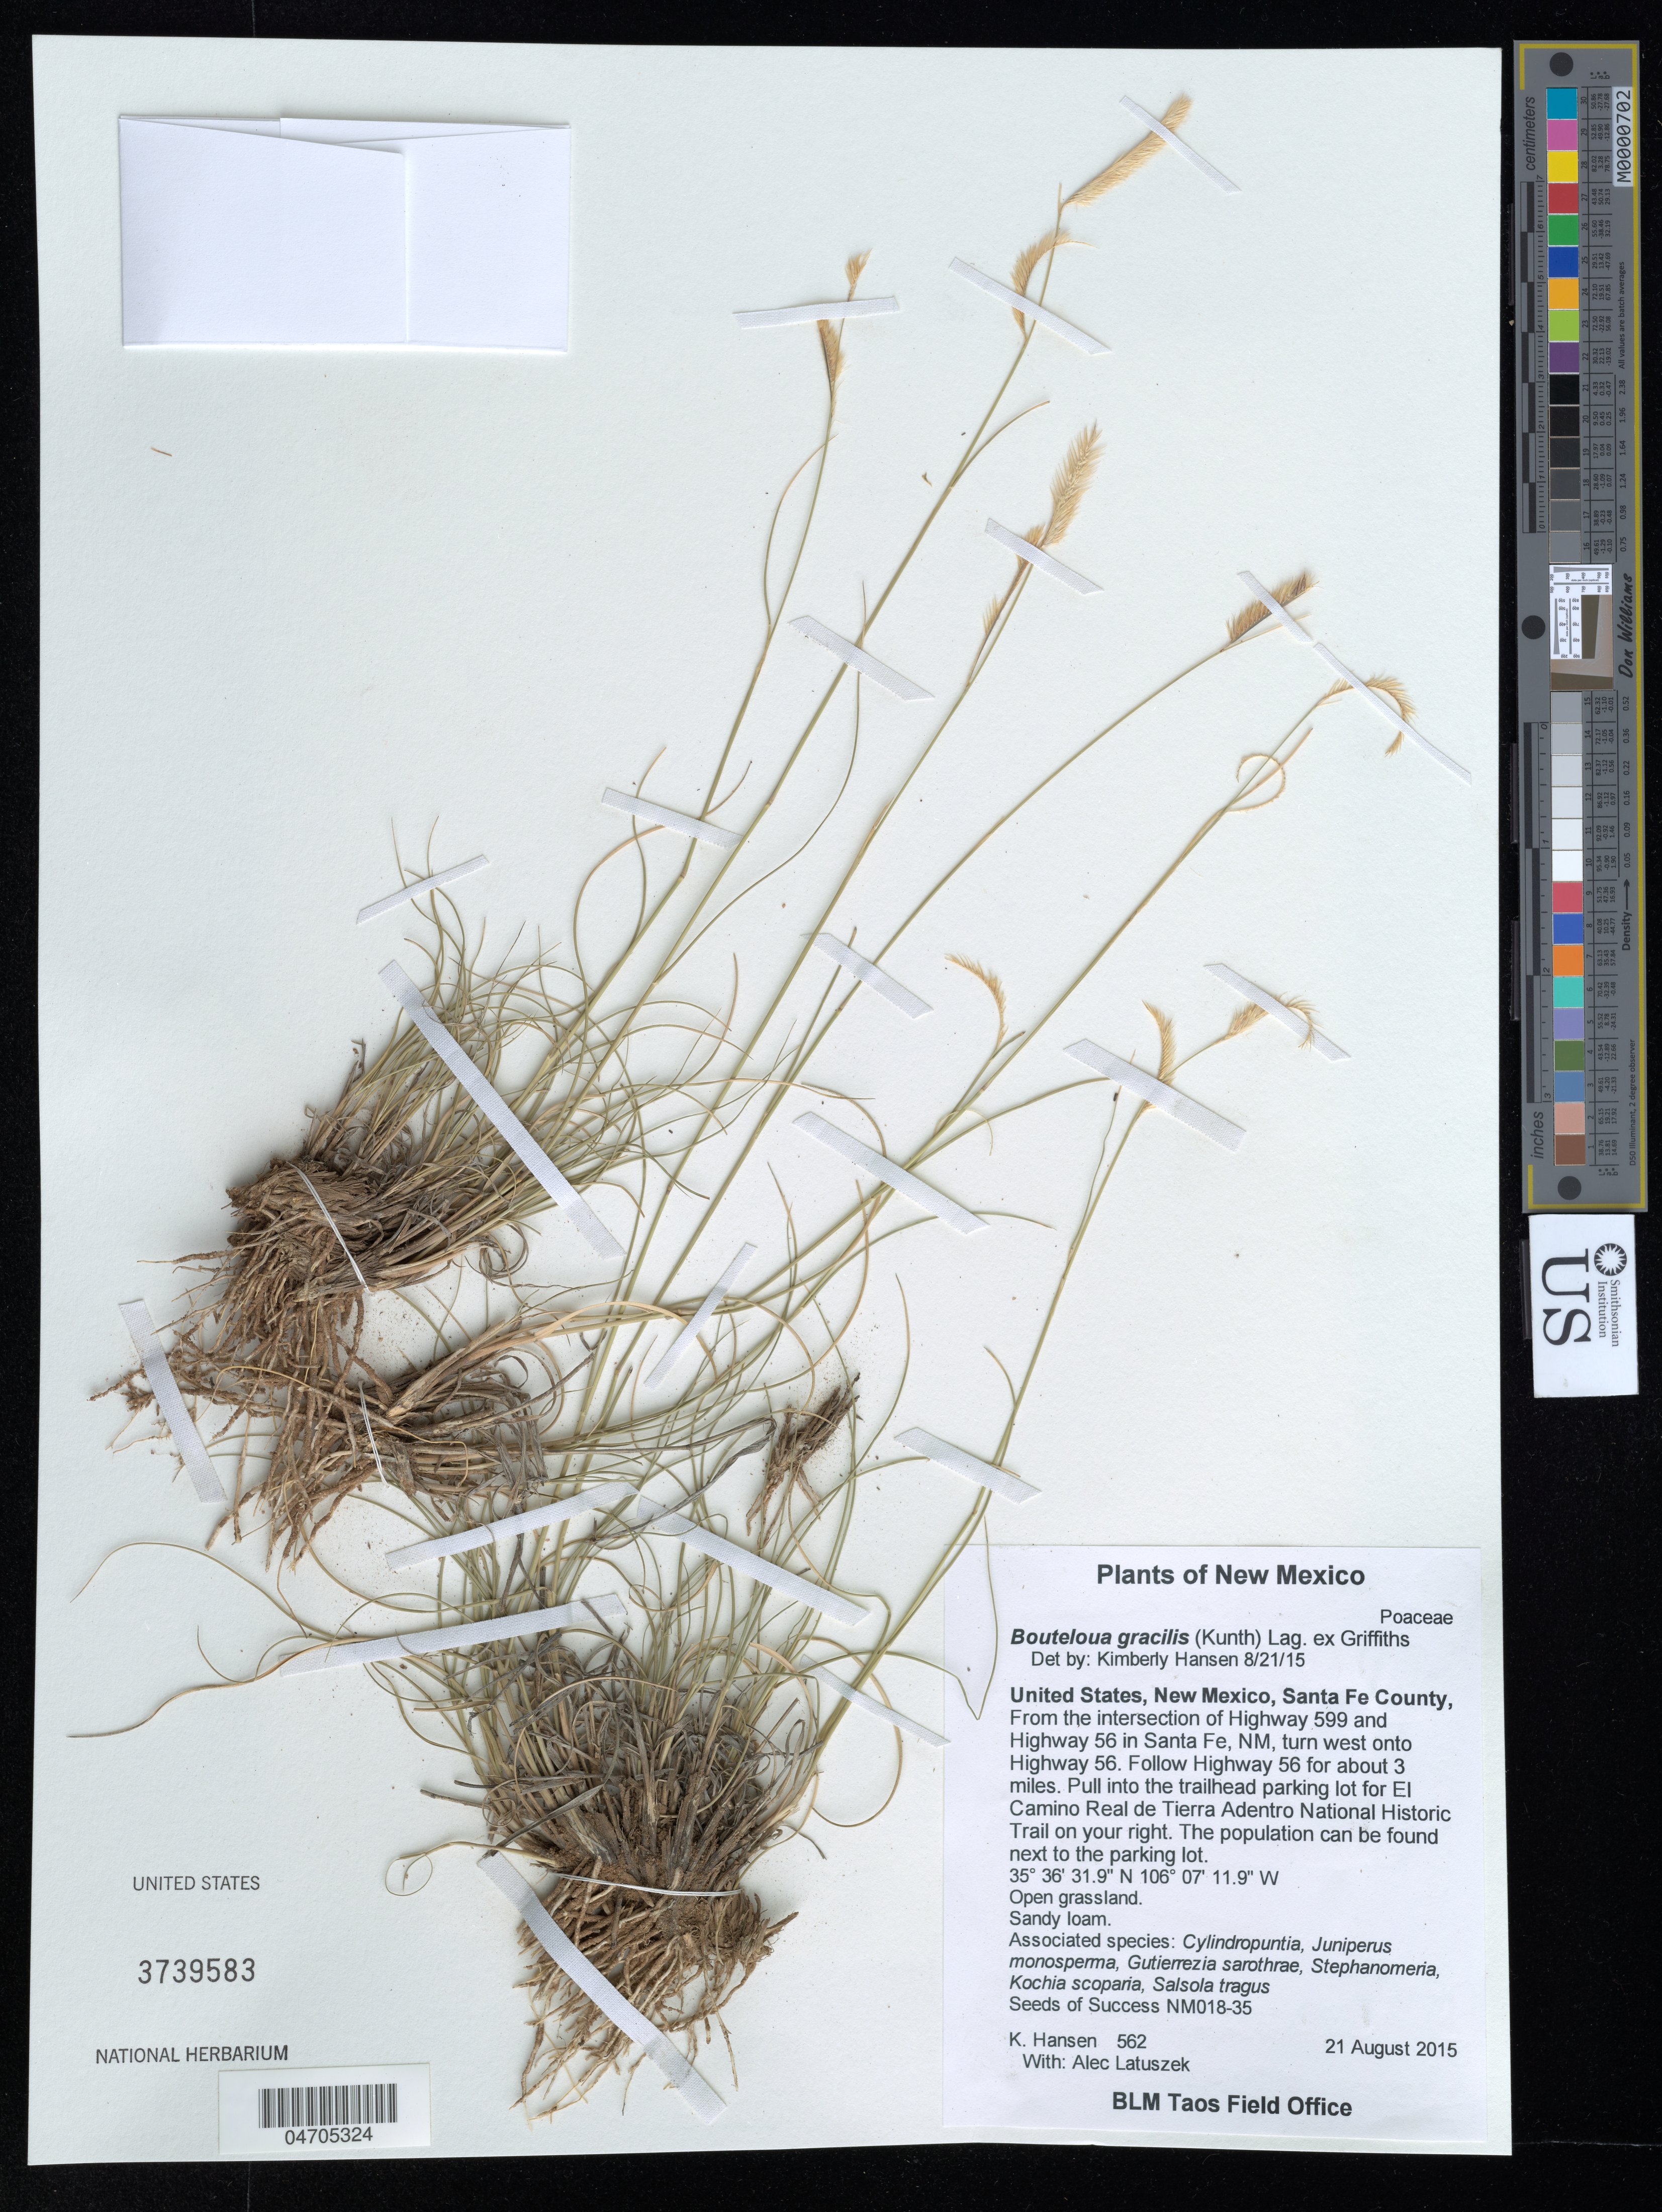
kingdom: Plantae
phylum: Tracheophyta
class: Liliopsida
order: Poales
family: Poaceae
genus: Bouteloua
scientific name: Bouteloua gracilis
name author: (Kunth) Lag. ex Griffiths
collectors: K. Hansen & A. Latuszek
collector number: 562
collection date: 2015-08-21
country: United States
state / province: New Mexico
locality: Santa Fe County, From the intersection of Highway 599 and Highway 56 in Santa Fe, NM, turn west onto Highway 56. Follow Highway 56 for about 3 miles. Pull into the trailhead parking lot for El Camino Real de Tierra Adentro National Historic Trail on your right. The population can be found next to the parking lot.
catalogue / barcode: US 3739583